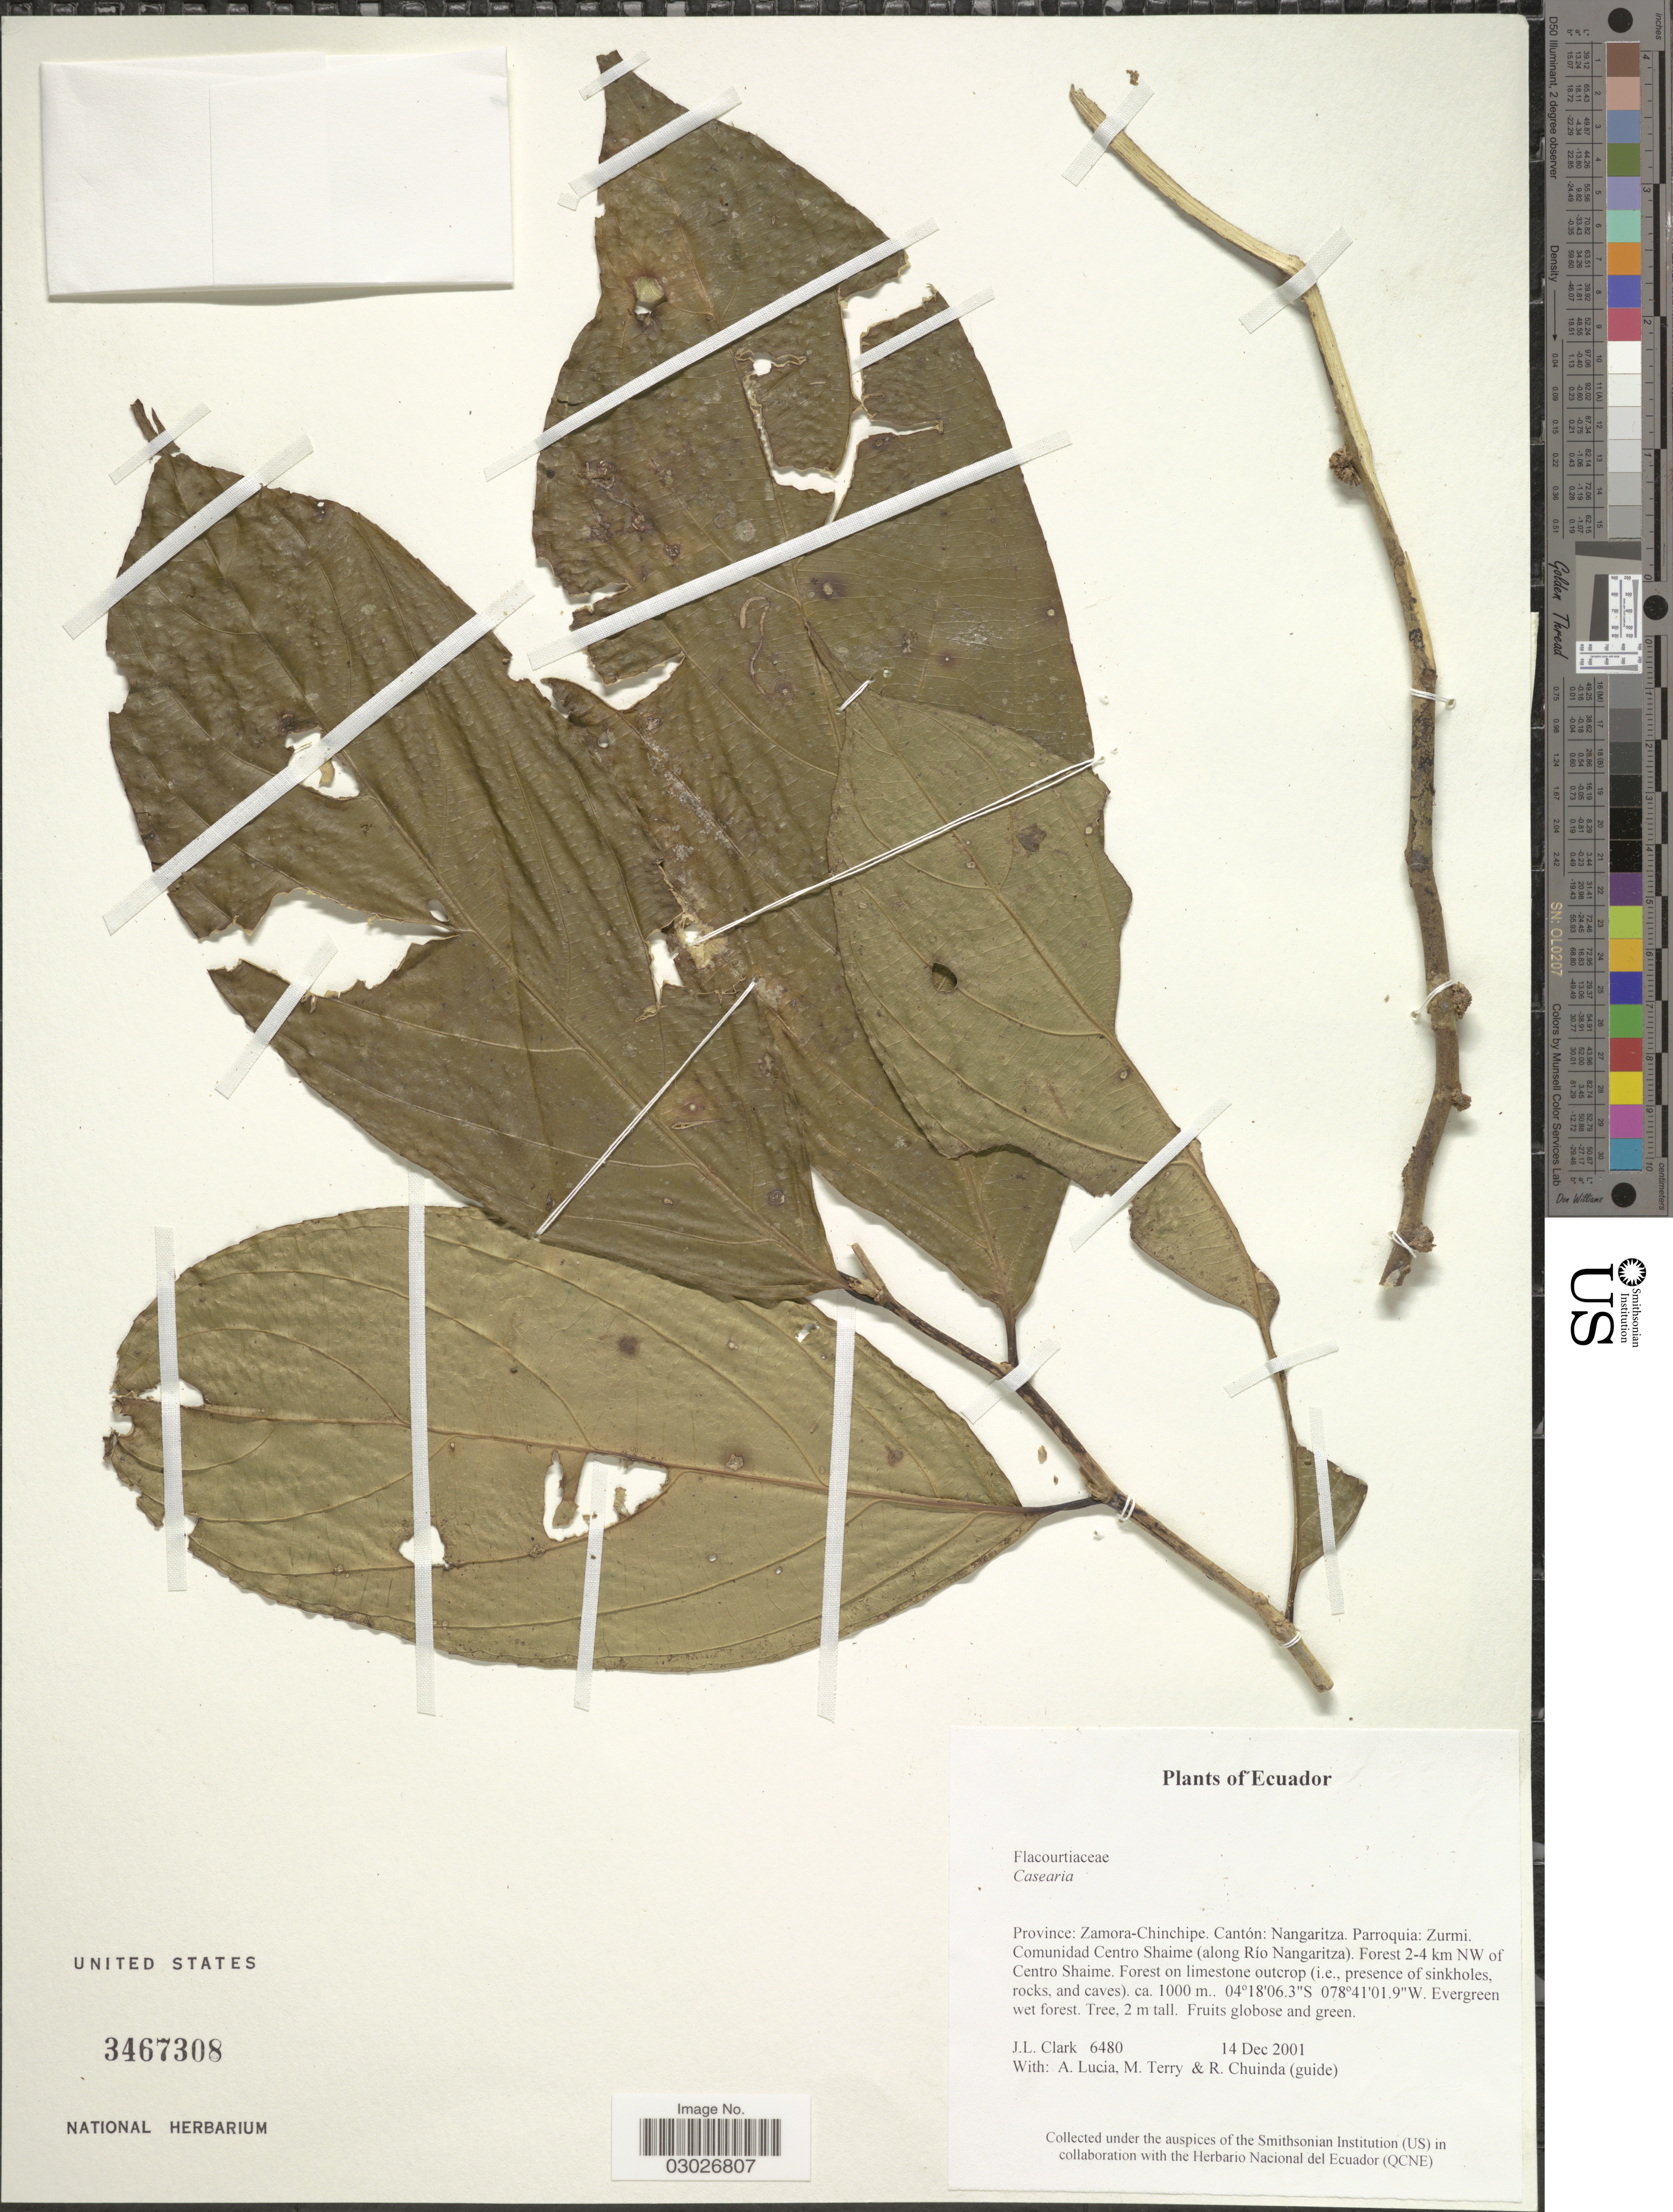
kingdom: Plantae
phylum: Tracheophyta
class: Magnoliopsida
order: Malpighiales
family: Salicaceae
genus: Casearia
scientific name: Casearia sp.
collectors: J. L. Clark, A. Lucia, M. Terry & R. Chuinda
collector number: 6480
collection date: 2001-12-14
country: Ecuador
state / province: Zamora-Chinchipe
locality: Cantón: Nangaritza. Parroquia: Zurmi. Comunidad Centro Shaime (along Río Nangaritza). Forest 2-4 km NW of Centro Shaime.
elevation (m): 1000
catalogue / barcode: US 3467308